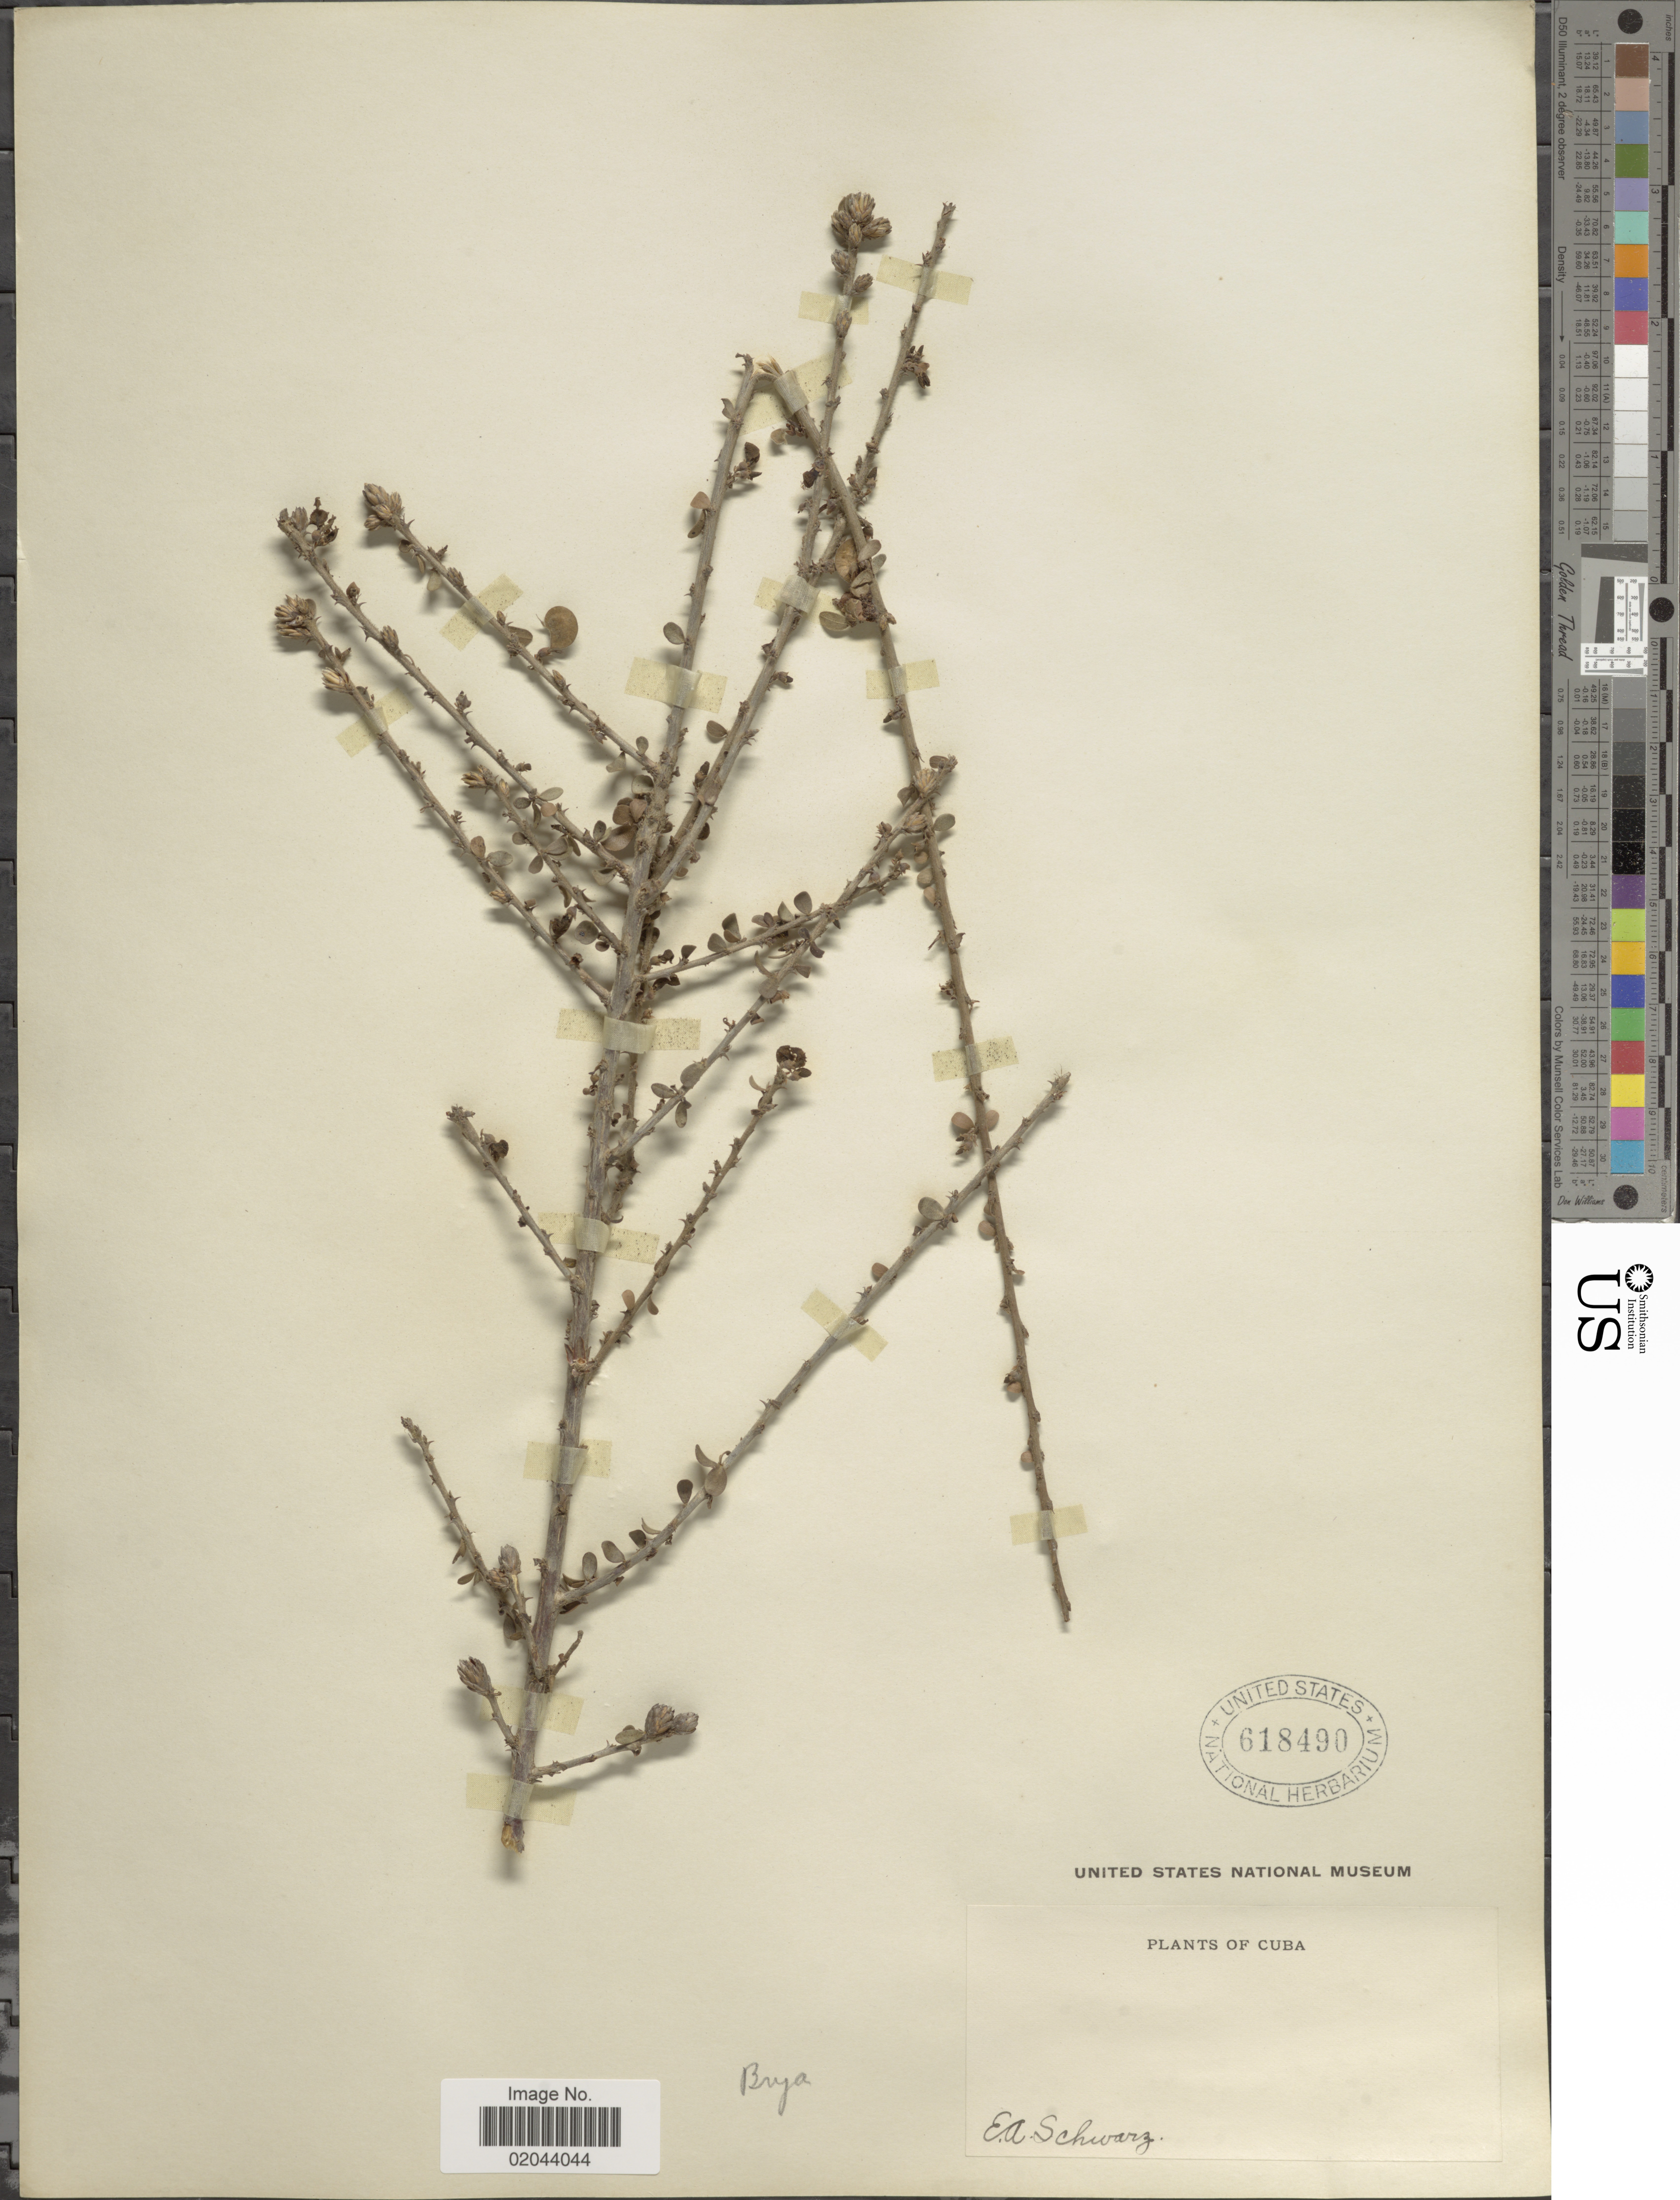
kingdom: Plantae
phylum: Tracheophyta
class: Magnoliopsida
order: Fabales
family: Fabaceae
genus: Brya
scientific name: Brya ebenus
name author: (L.) DC.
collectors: E. Schwarz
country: Cuba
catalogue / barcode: US 618490